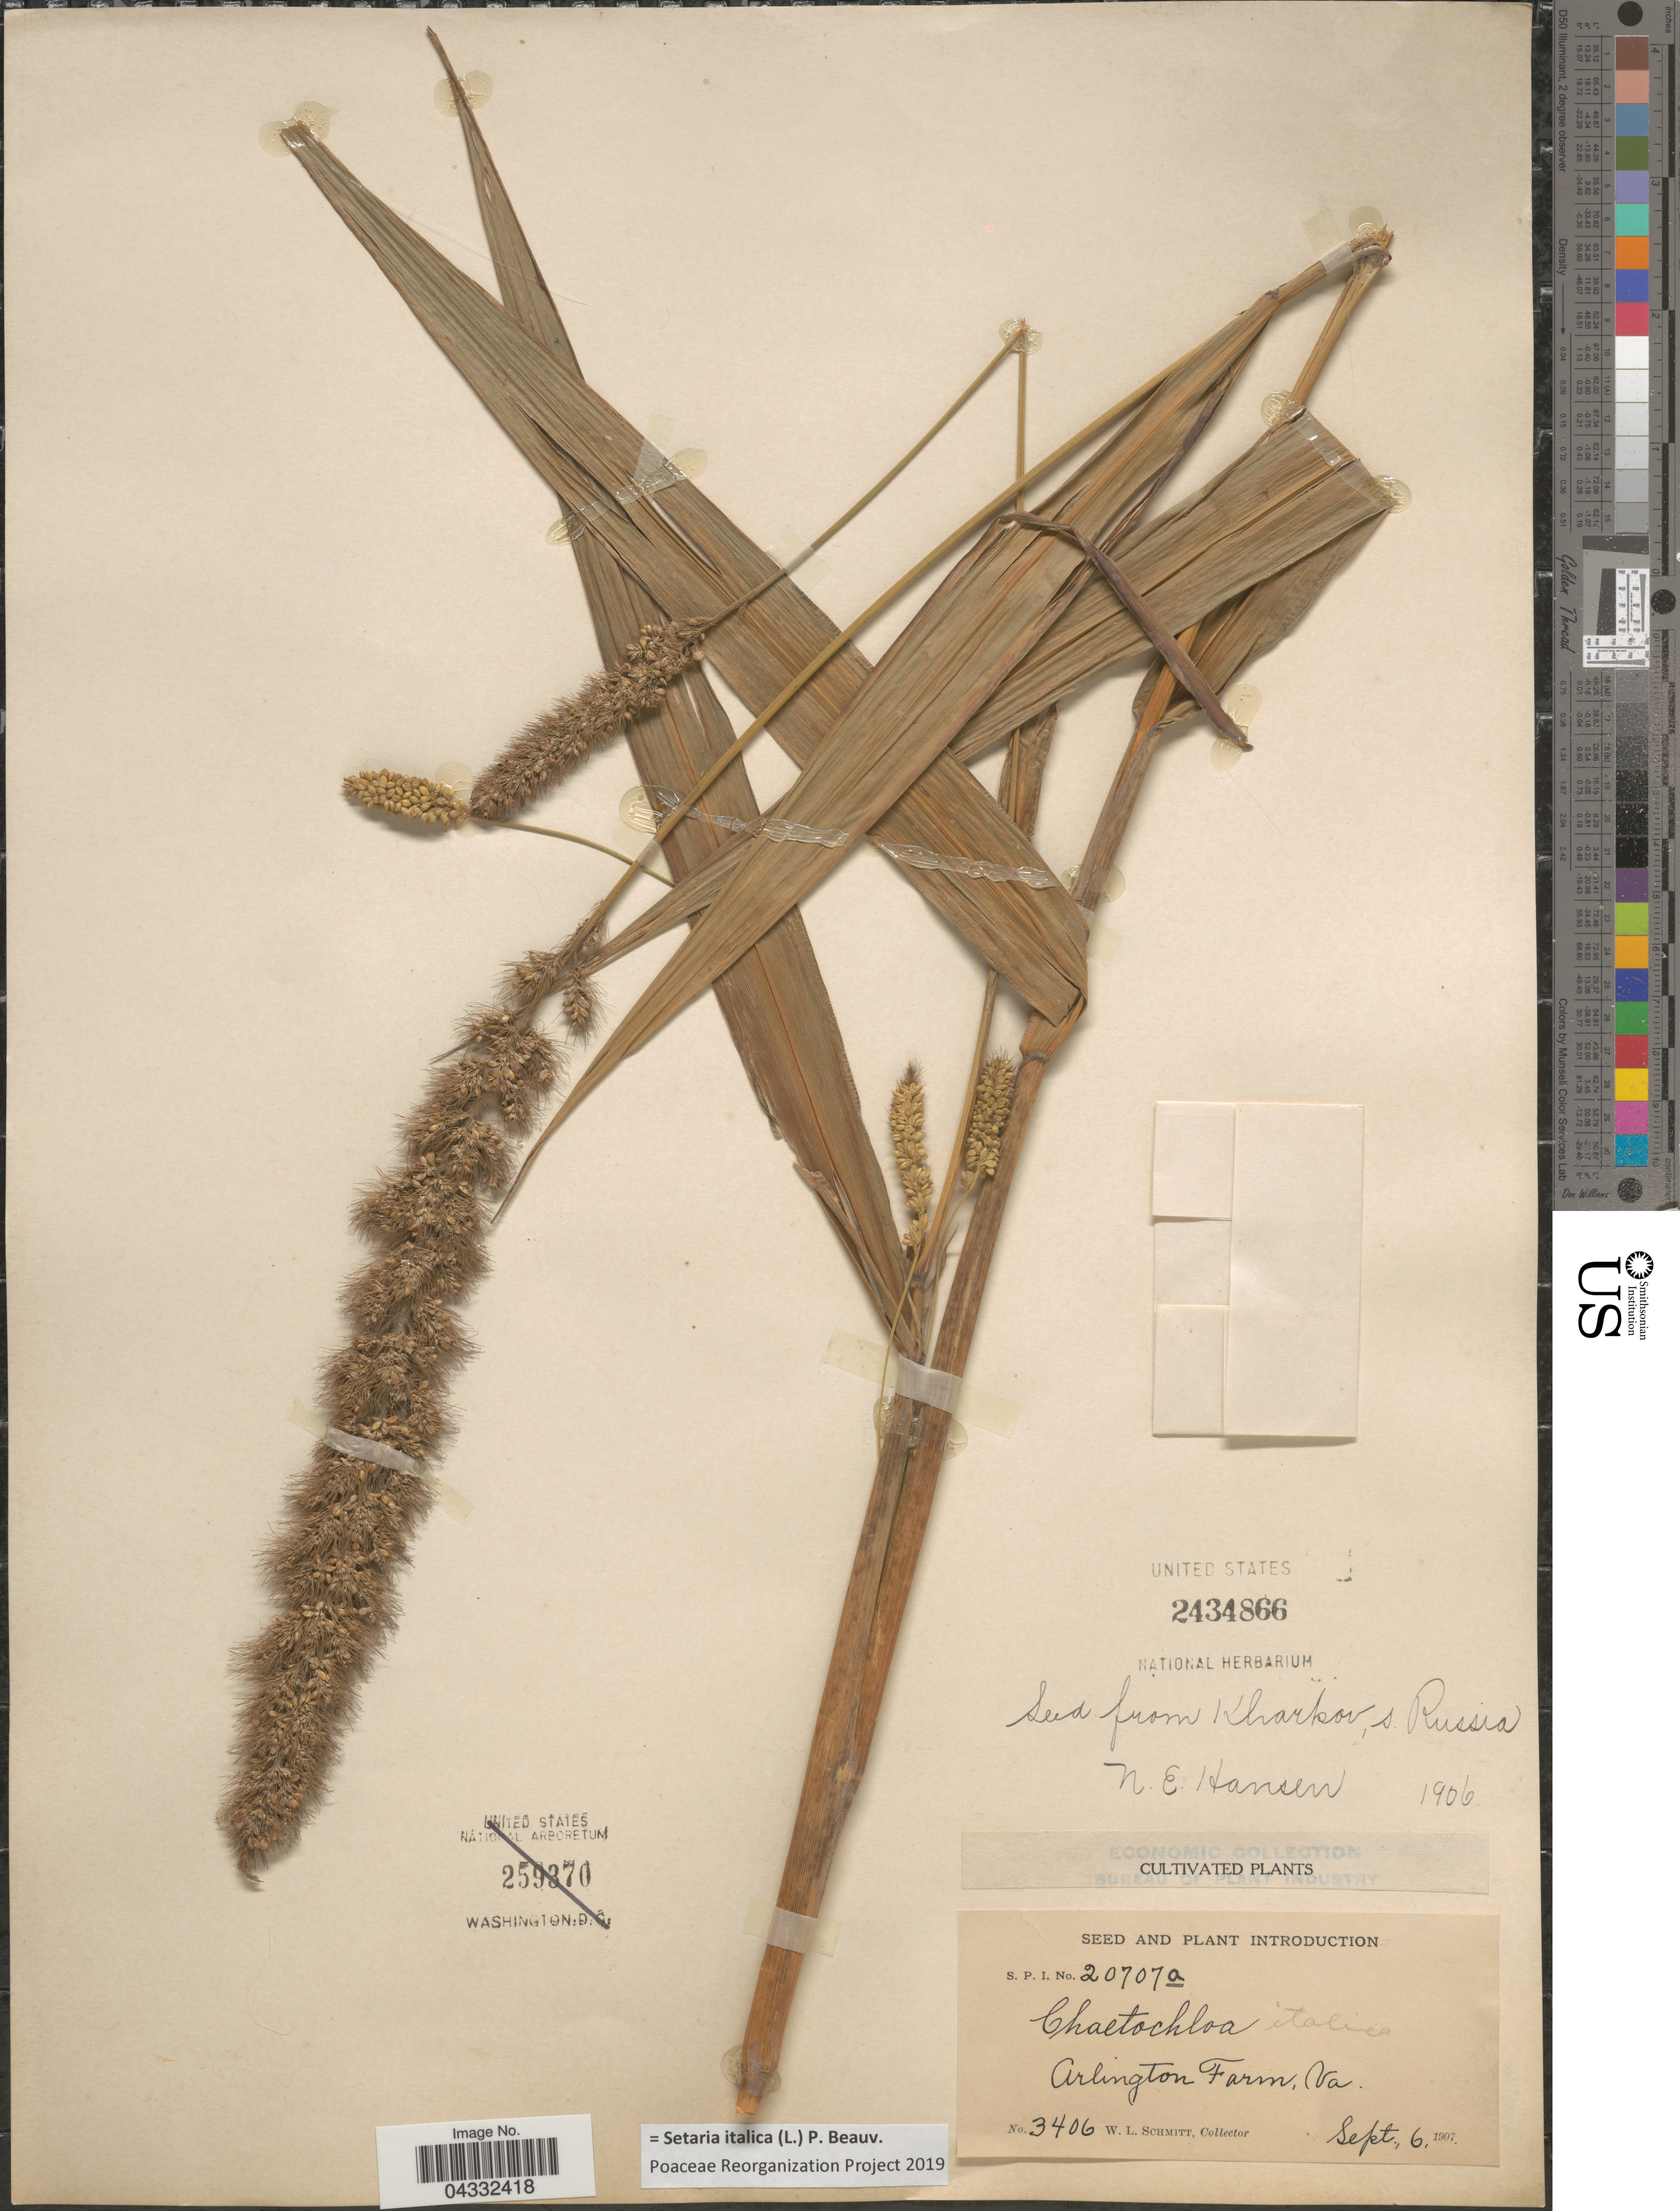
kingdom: Plantae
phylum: Tracheophyta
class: Liliopsida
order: Poales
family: Poaceae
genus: Setaria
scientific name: Setaria italica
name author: (L.) P. Beauv.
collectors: W. L. Schmitt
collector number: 3406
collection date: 1907-09-06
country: United States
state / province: Virginia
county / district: Arlington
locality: Arlington Farm.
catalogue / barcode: US 2434866